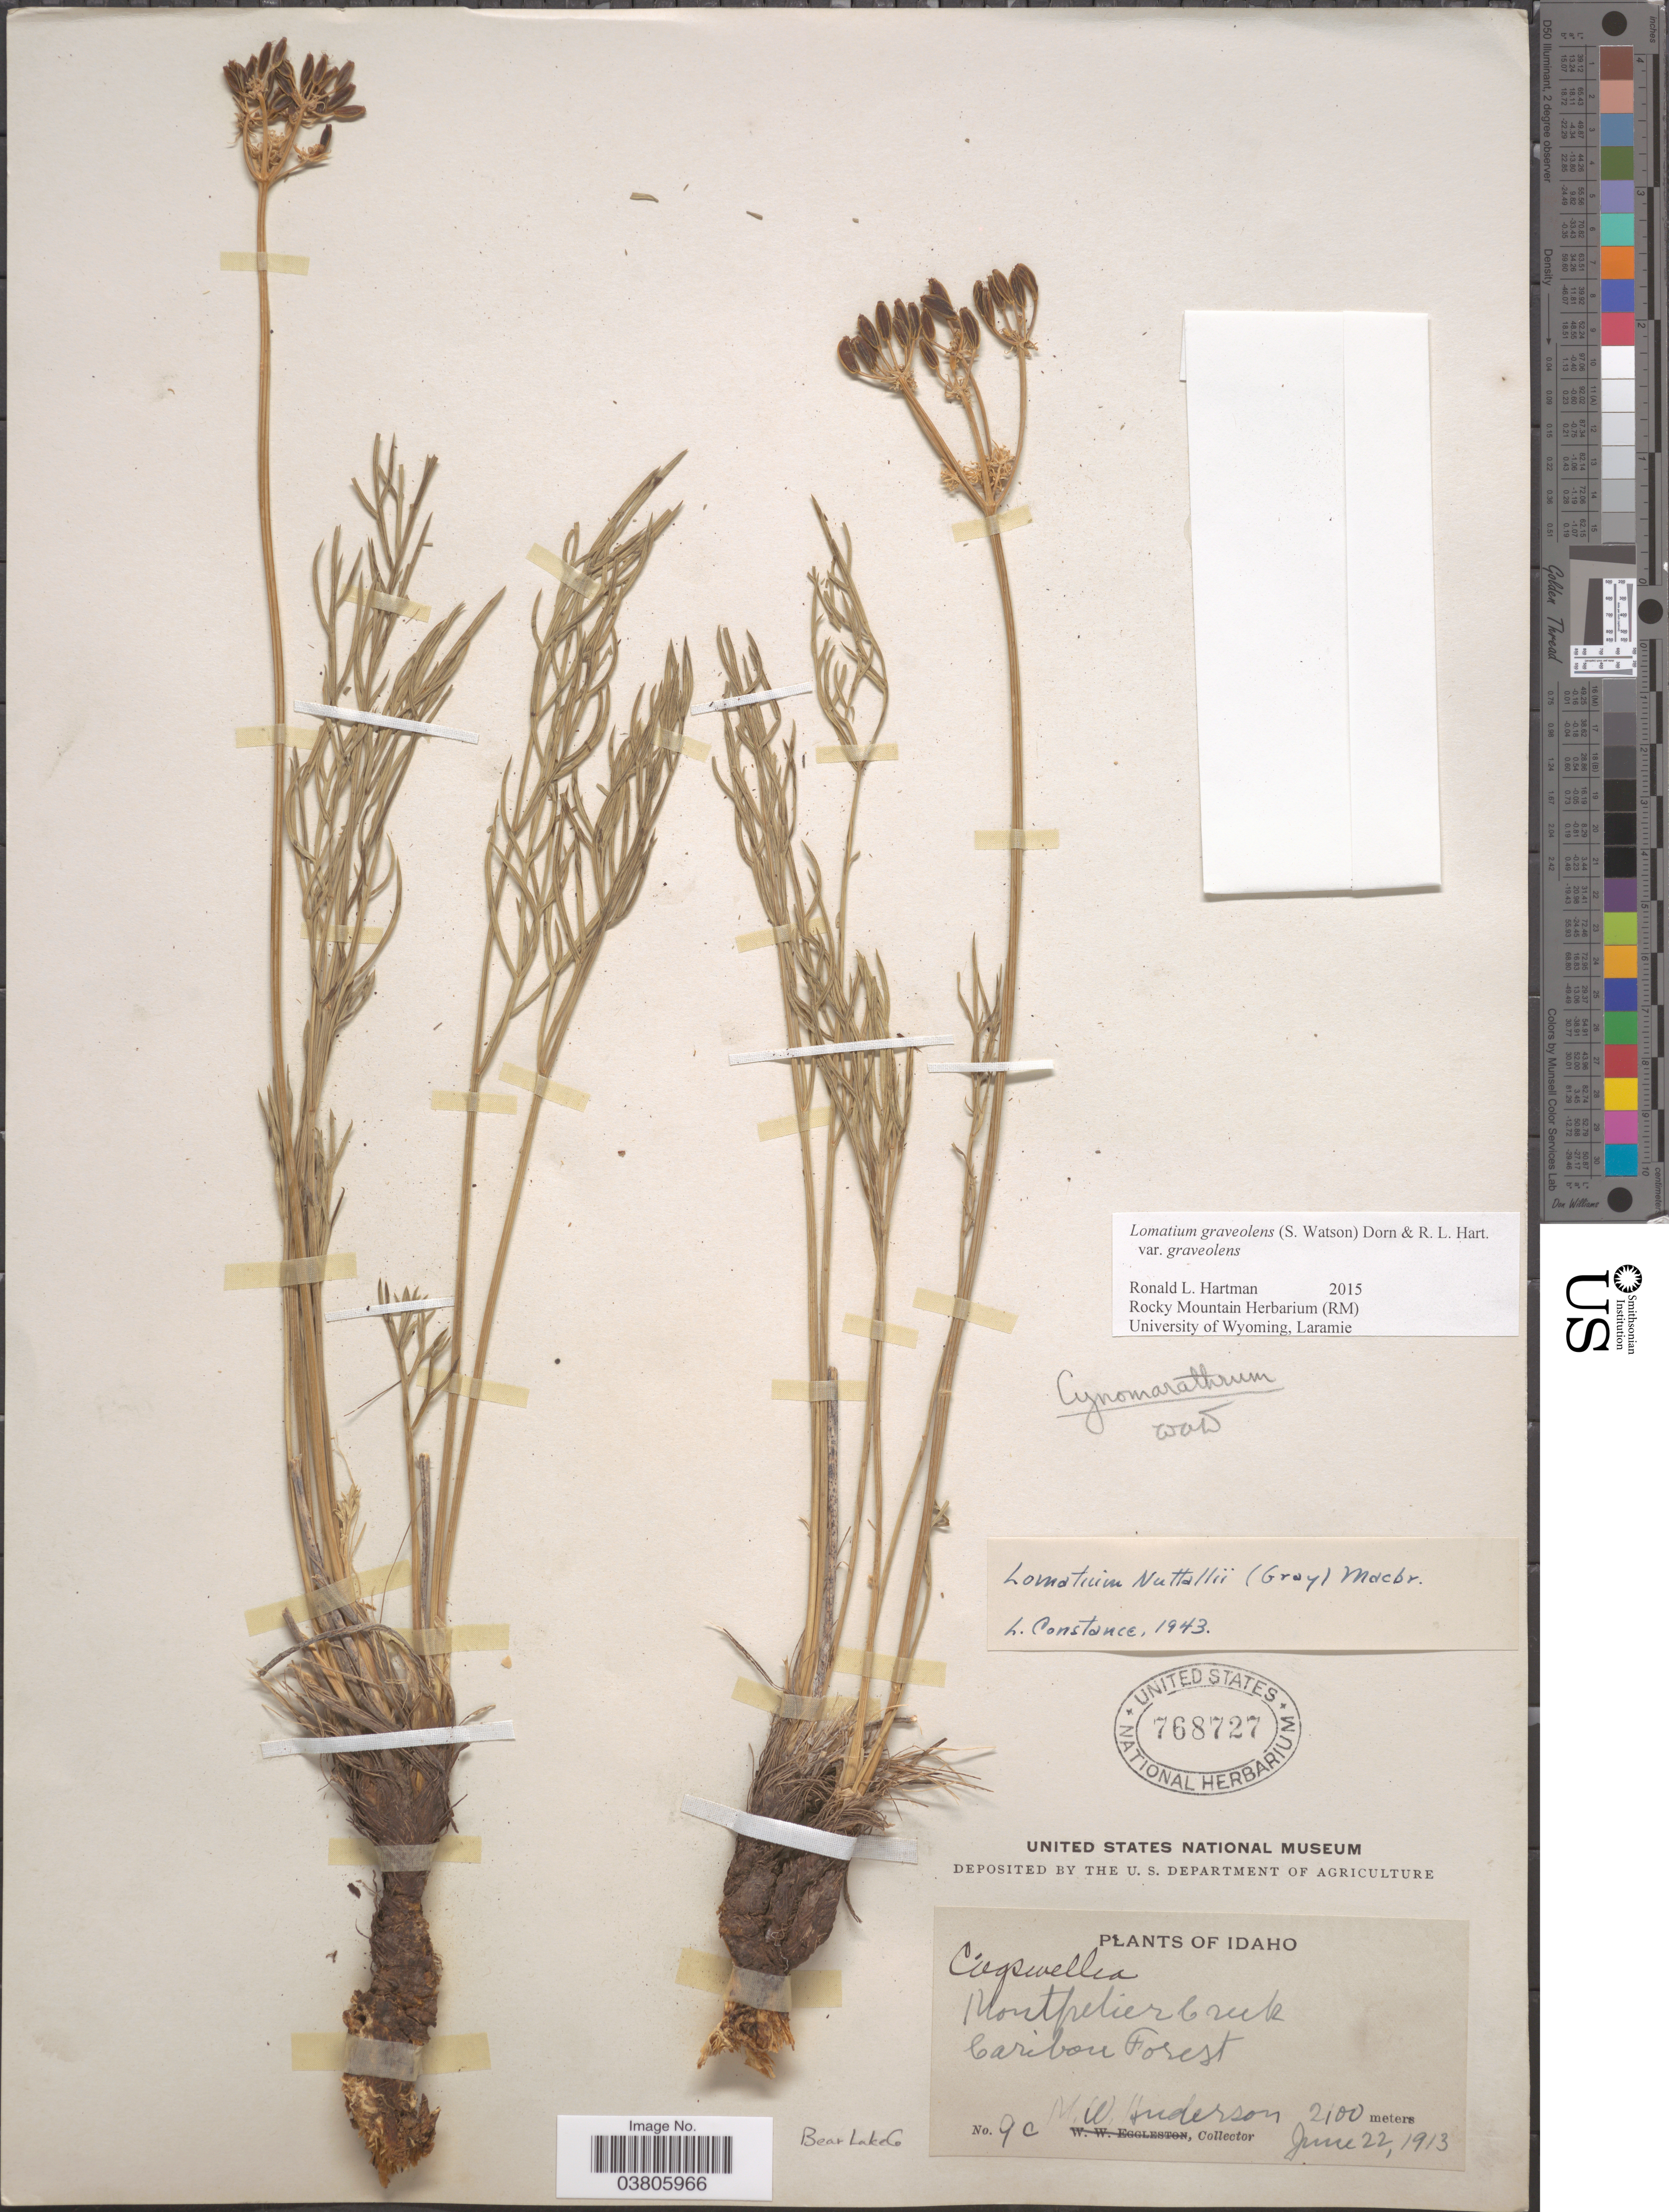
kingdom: Plantae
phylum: Tracheophyta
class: Magnoliopsida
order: Apiales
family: Apiaceae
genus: Lomatium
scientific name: Lomatium graveolens var. graveolens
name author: (S. Watson) Dorn & R.L. Hartm.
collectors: M. Anderson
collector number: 9c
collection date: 1913-06-22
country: United States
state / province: Idaho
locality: Montpelier Creek. Caribou Forest. Bear Lake Co.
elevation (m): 2100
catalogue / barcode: US 768727